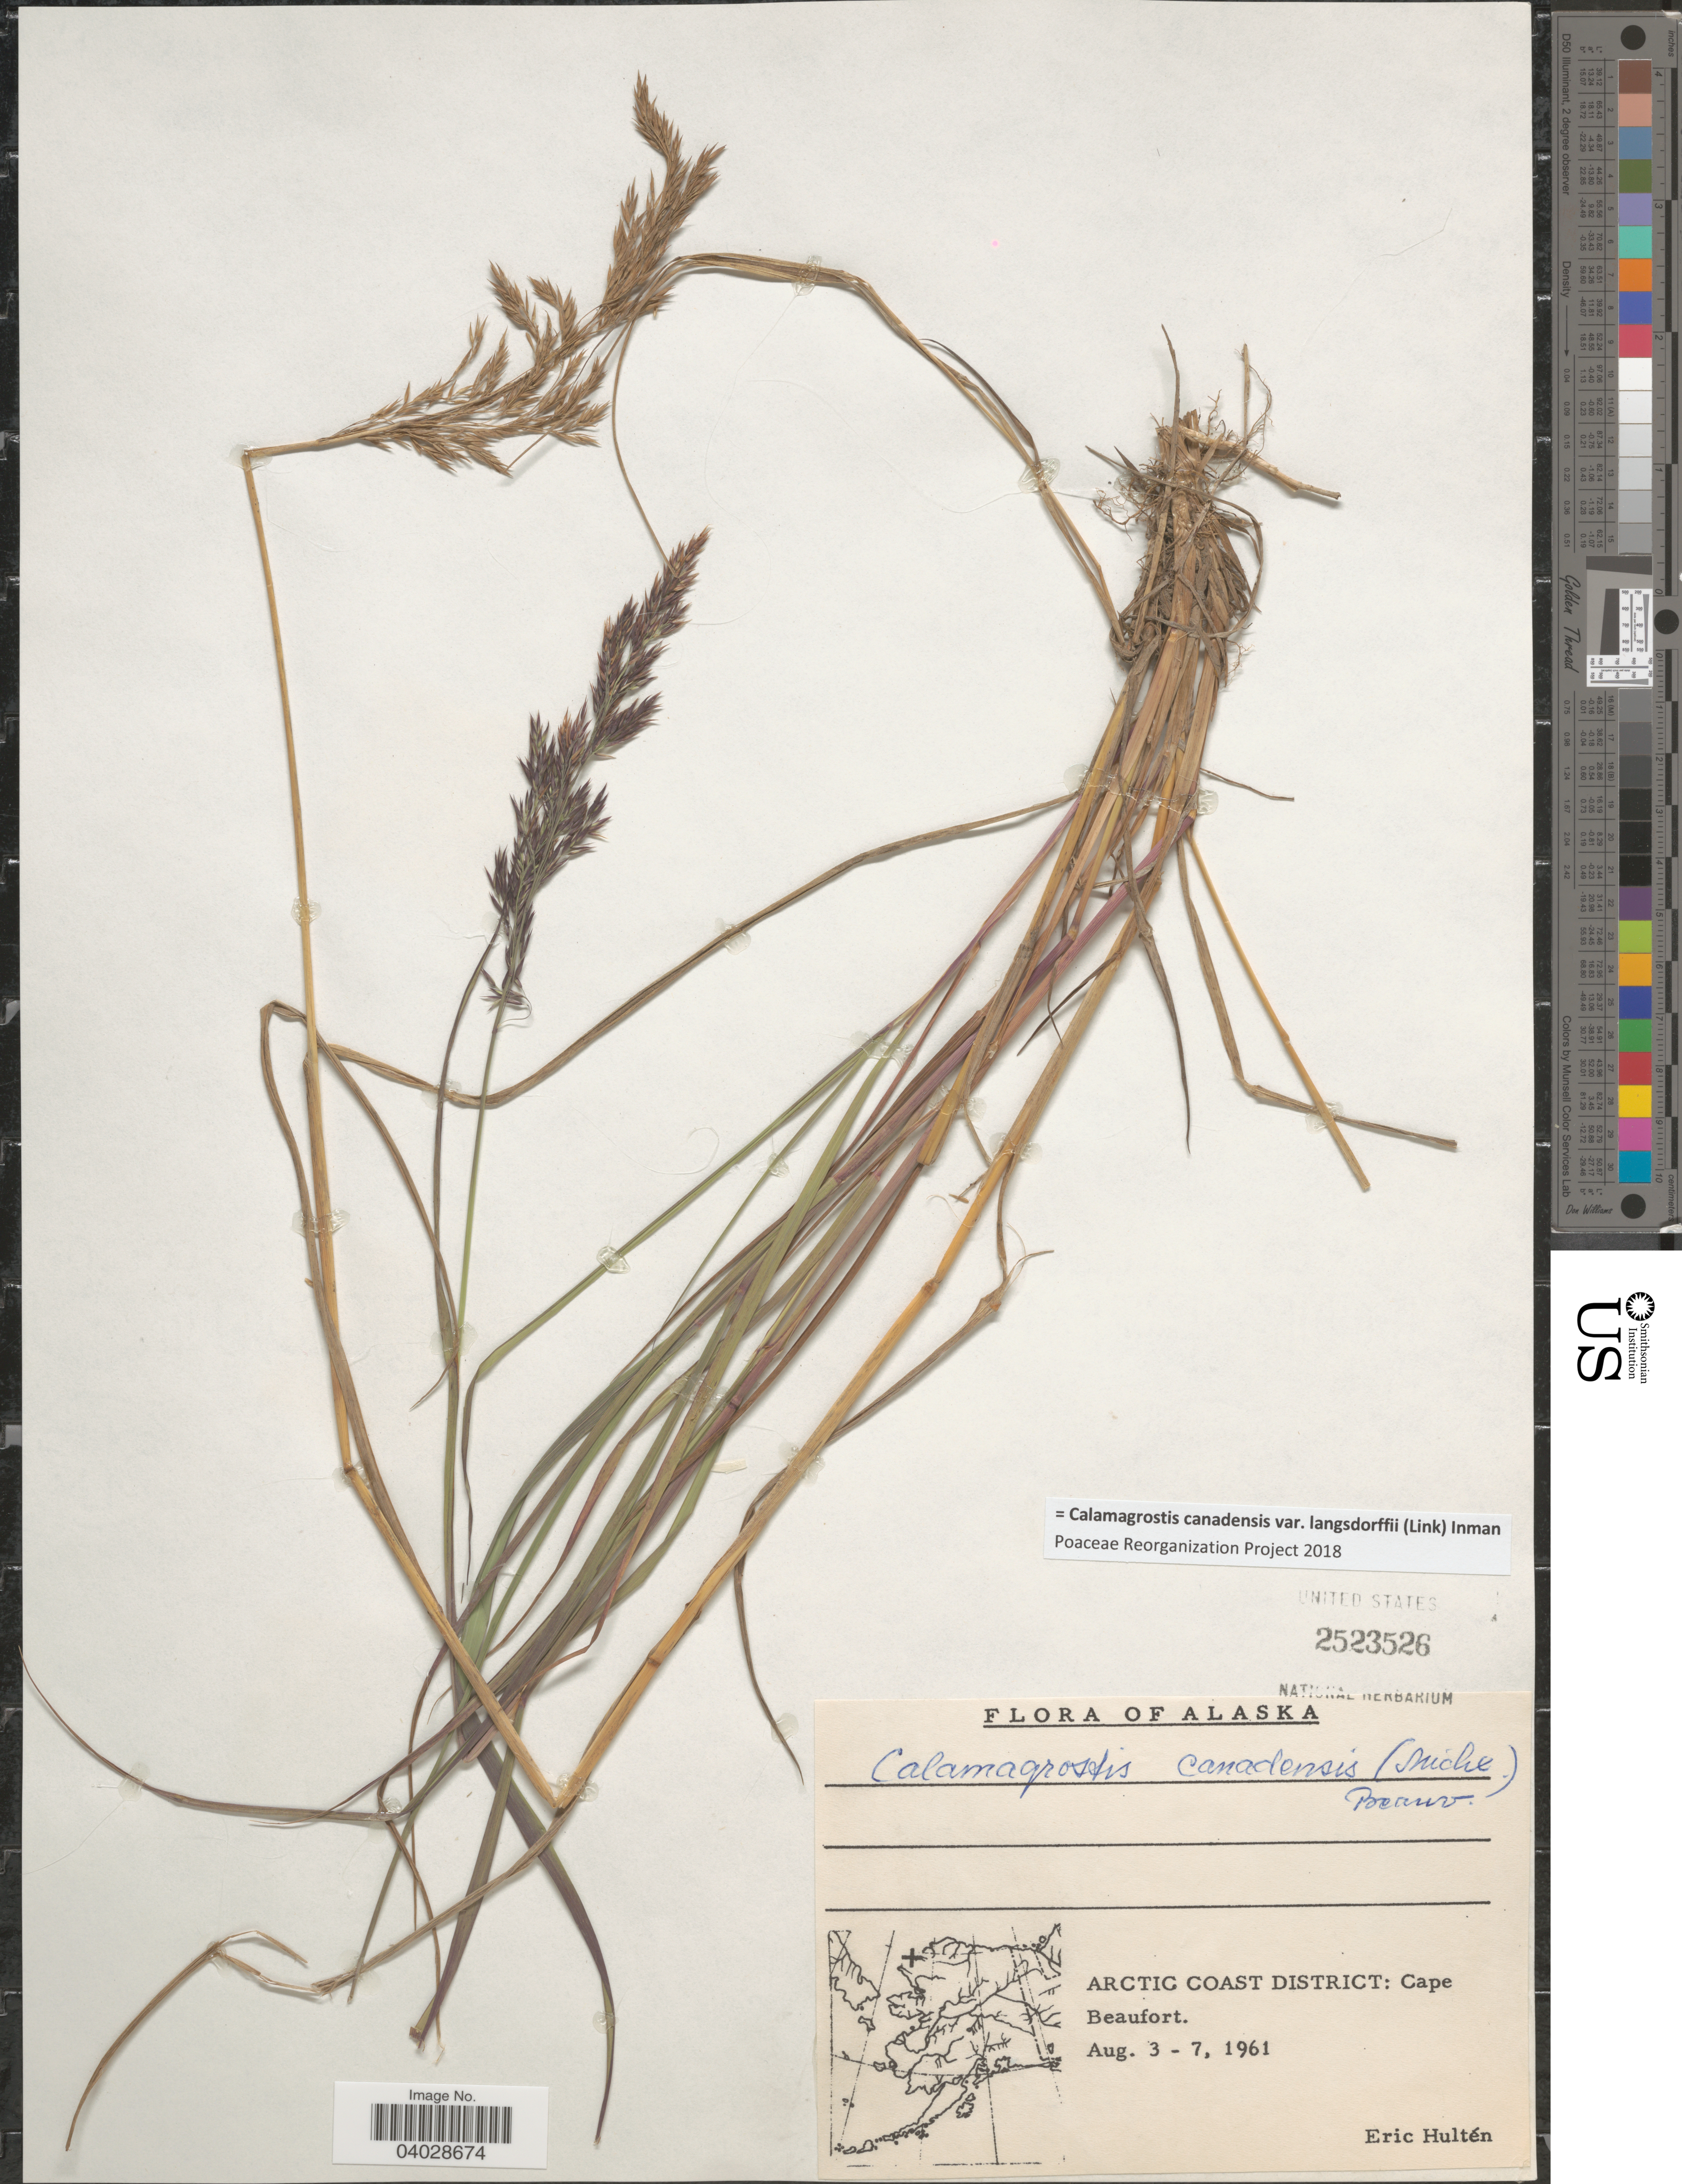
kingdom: Plantae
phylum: Tracheophyta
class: Liliopsida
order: Poales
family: Poaceae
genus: Calamagrostis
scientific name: Calamagrostis canadensis var. langsdorffii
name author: (Link) Inman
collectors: E. G. Hultén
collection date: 1961-08-03/1961-08-07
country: United States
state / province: Alaska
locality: Arctic Coast District: Cape Beaufort.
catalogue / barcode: US 2523526